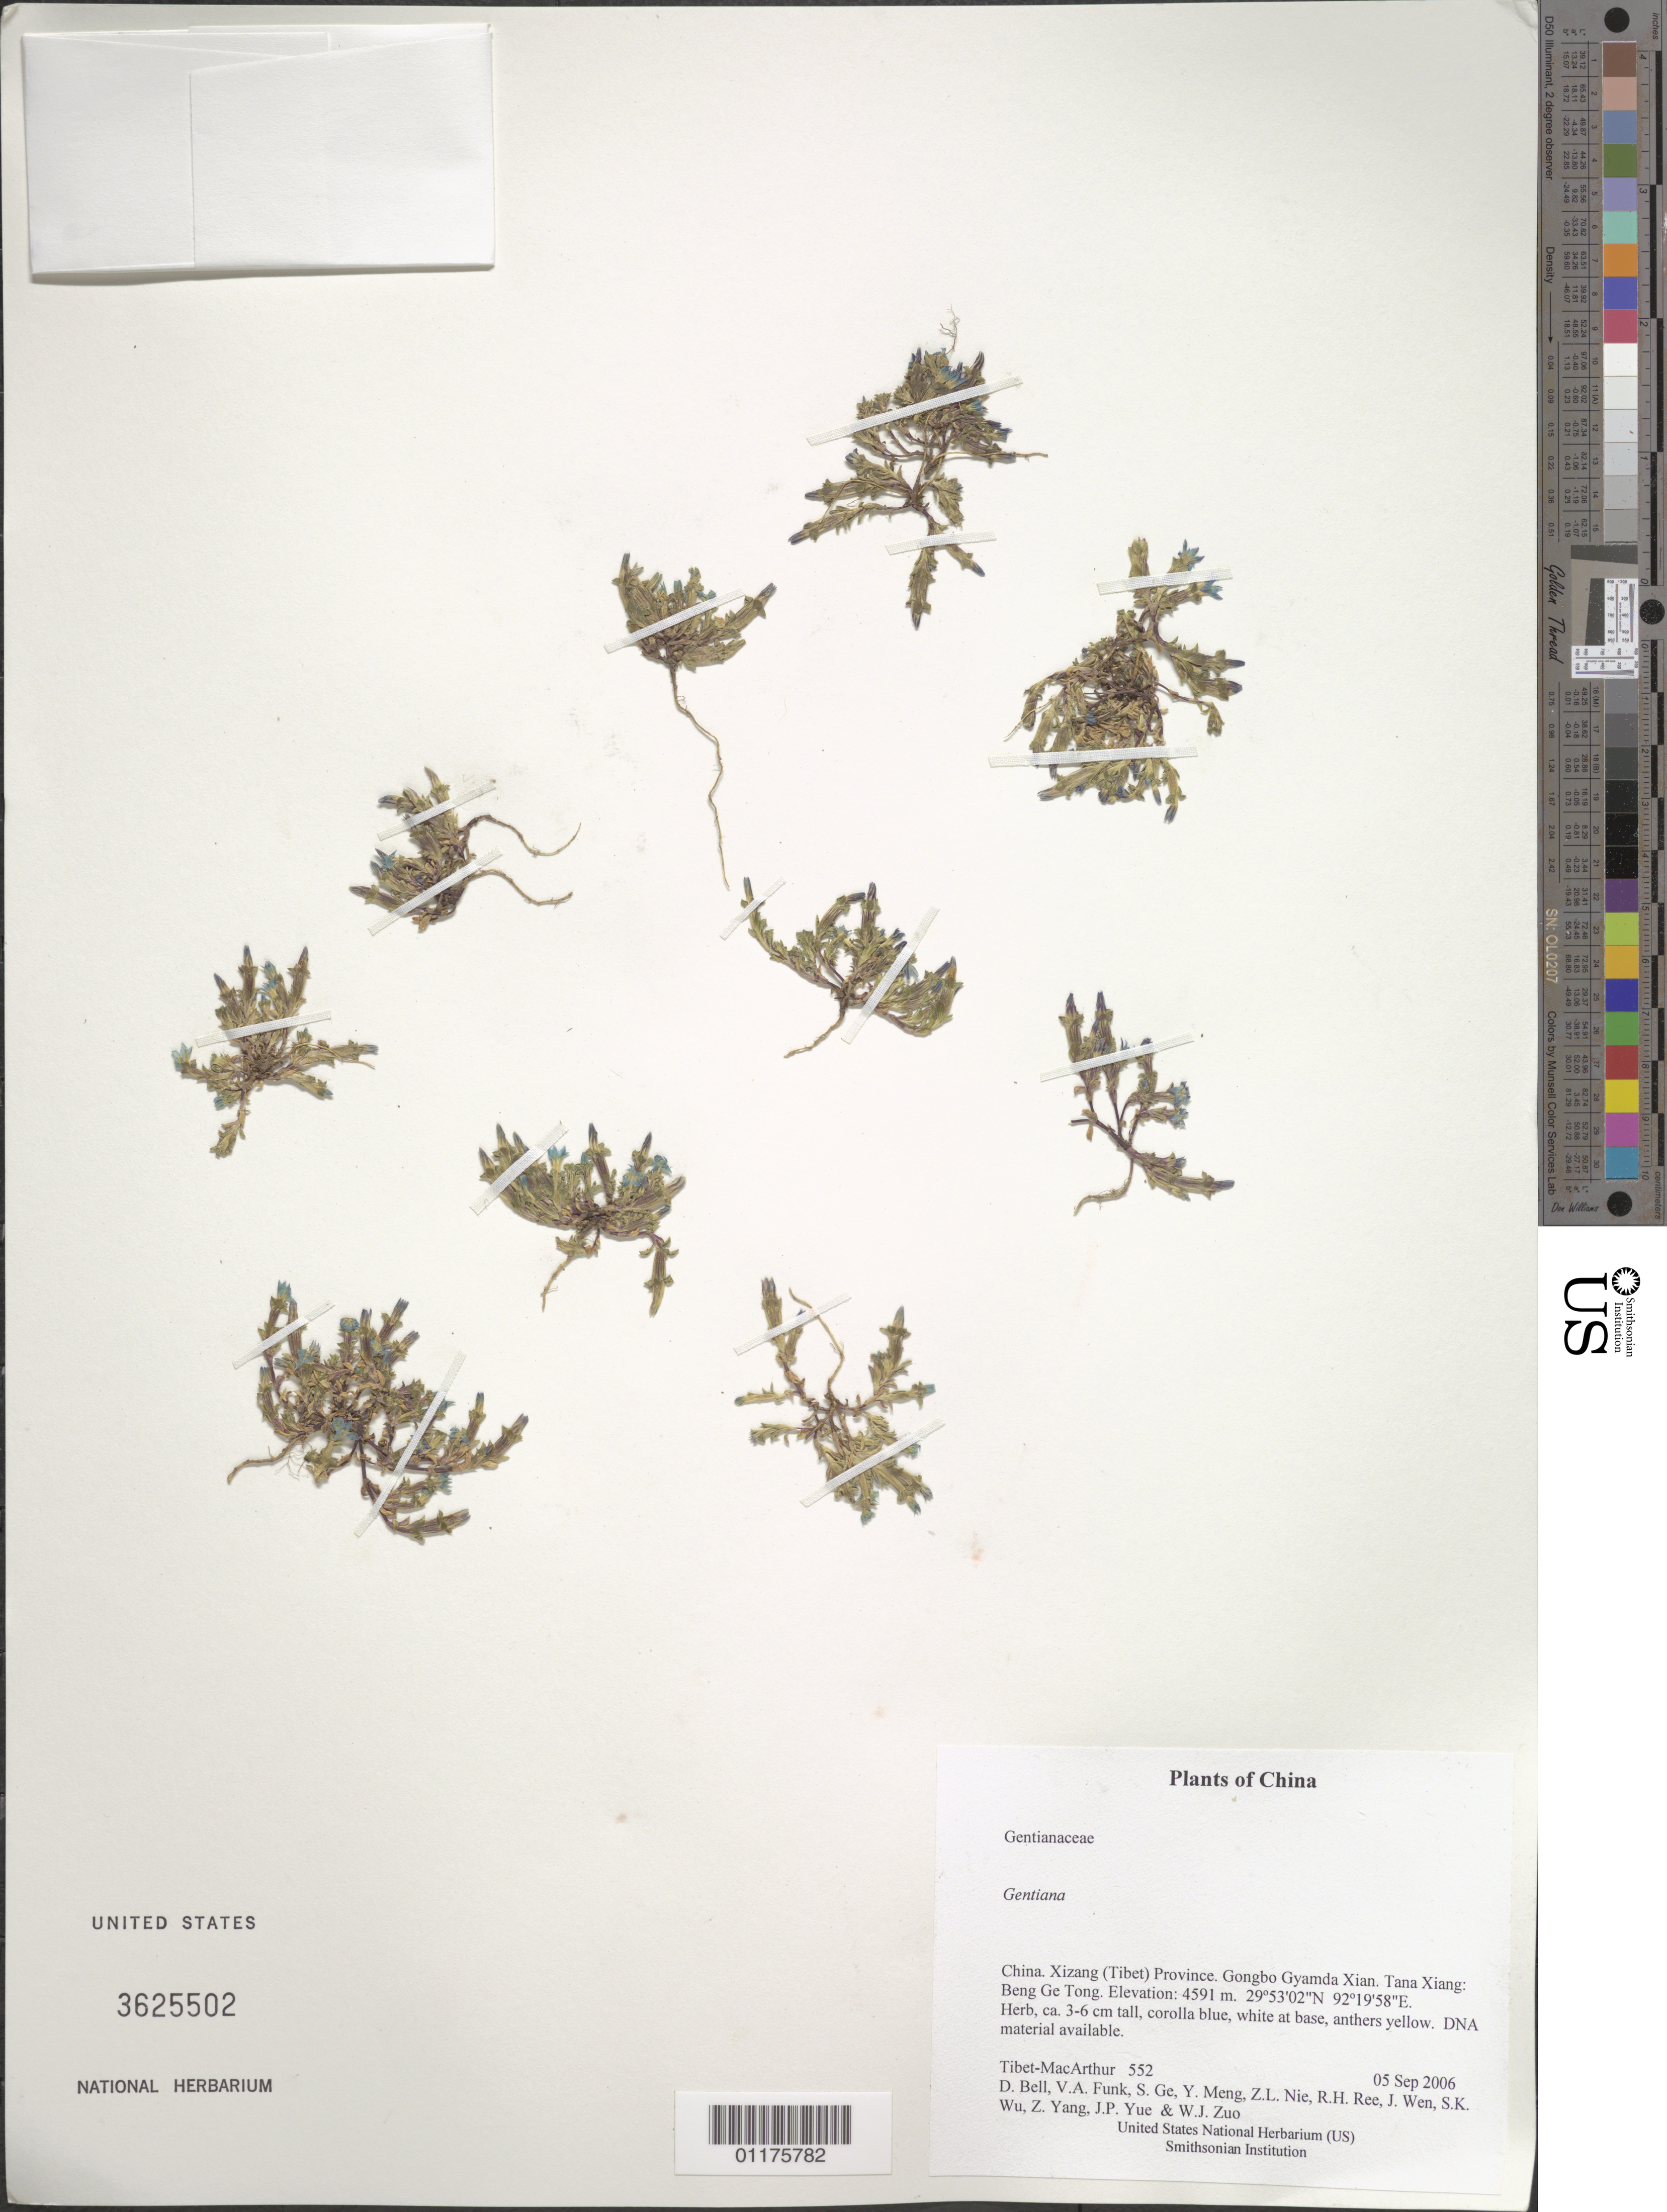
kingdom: Plantae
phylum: Tracheophyta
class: Magnoliopsida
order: Gentianales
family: Gentianaceae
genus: Gentiana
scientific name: Gentiana sp.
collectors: Tibet-MacArthur, D. A. Bell, V. Funk, S. Ge, Y. Meng, Z. Nie, R. Ree, J. Wen, S. K. Wu, Z. Yang, J. Yue & W. Zuo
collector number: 552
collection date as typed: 05 Sep 2006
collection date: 2006-09-05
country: China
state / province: Xizang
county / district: Gongbo Gyamda Xian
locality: Tana Xiang: Beng Ge Tong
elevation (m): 4591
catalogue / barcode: US 3625502